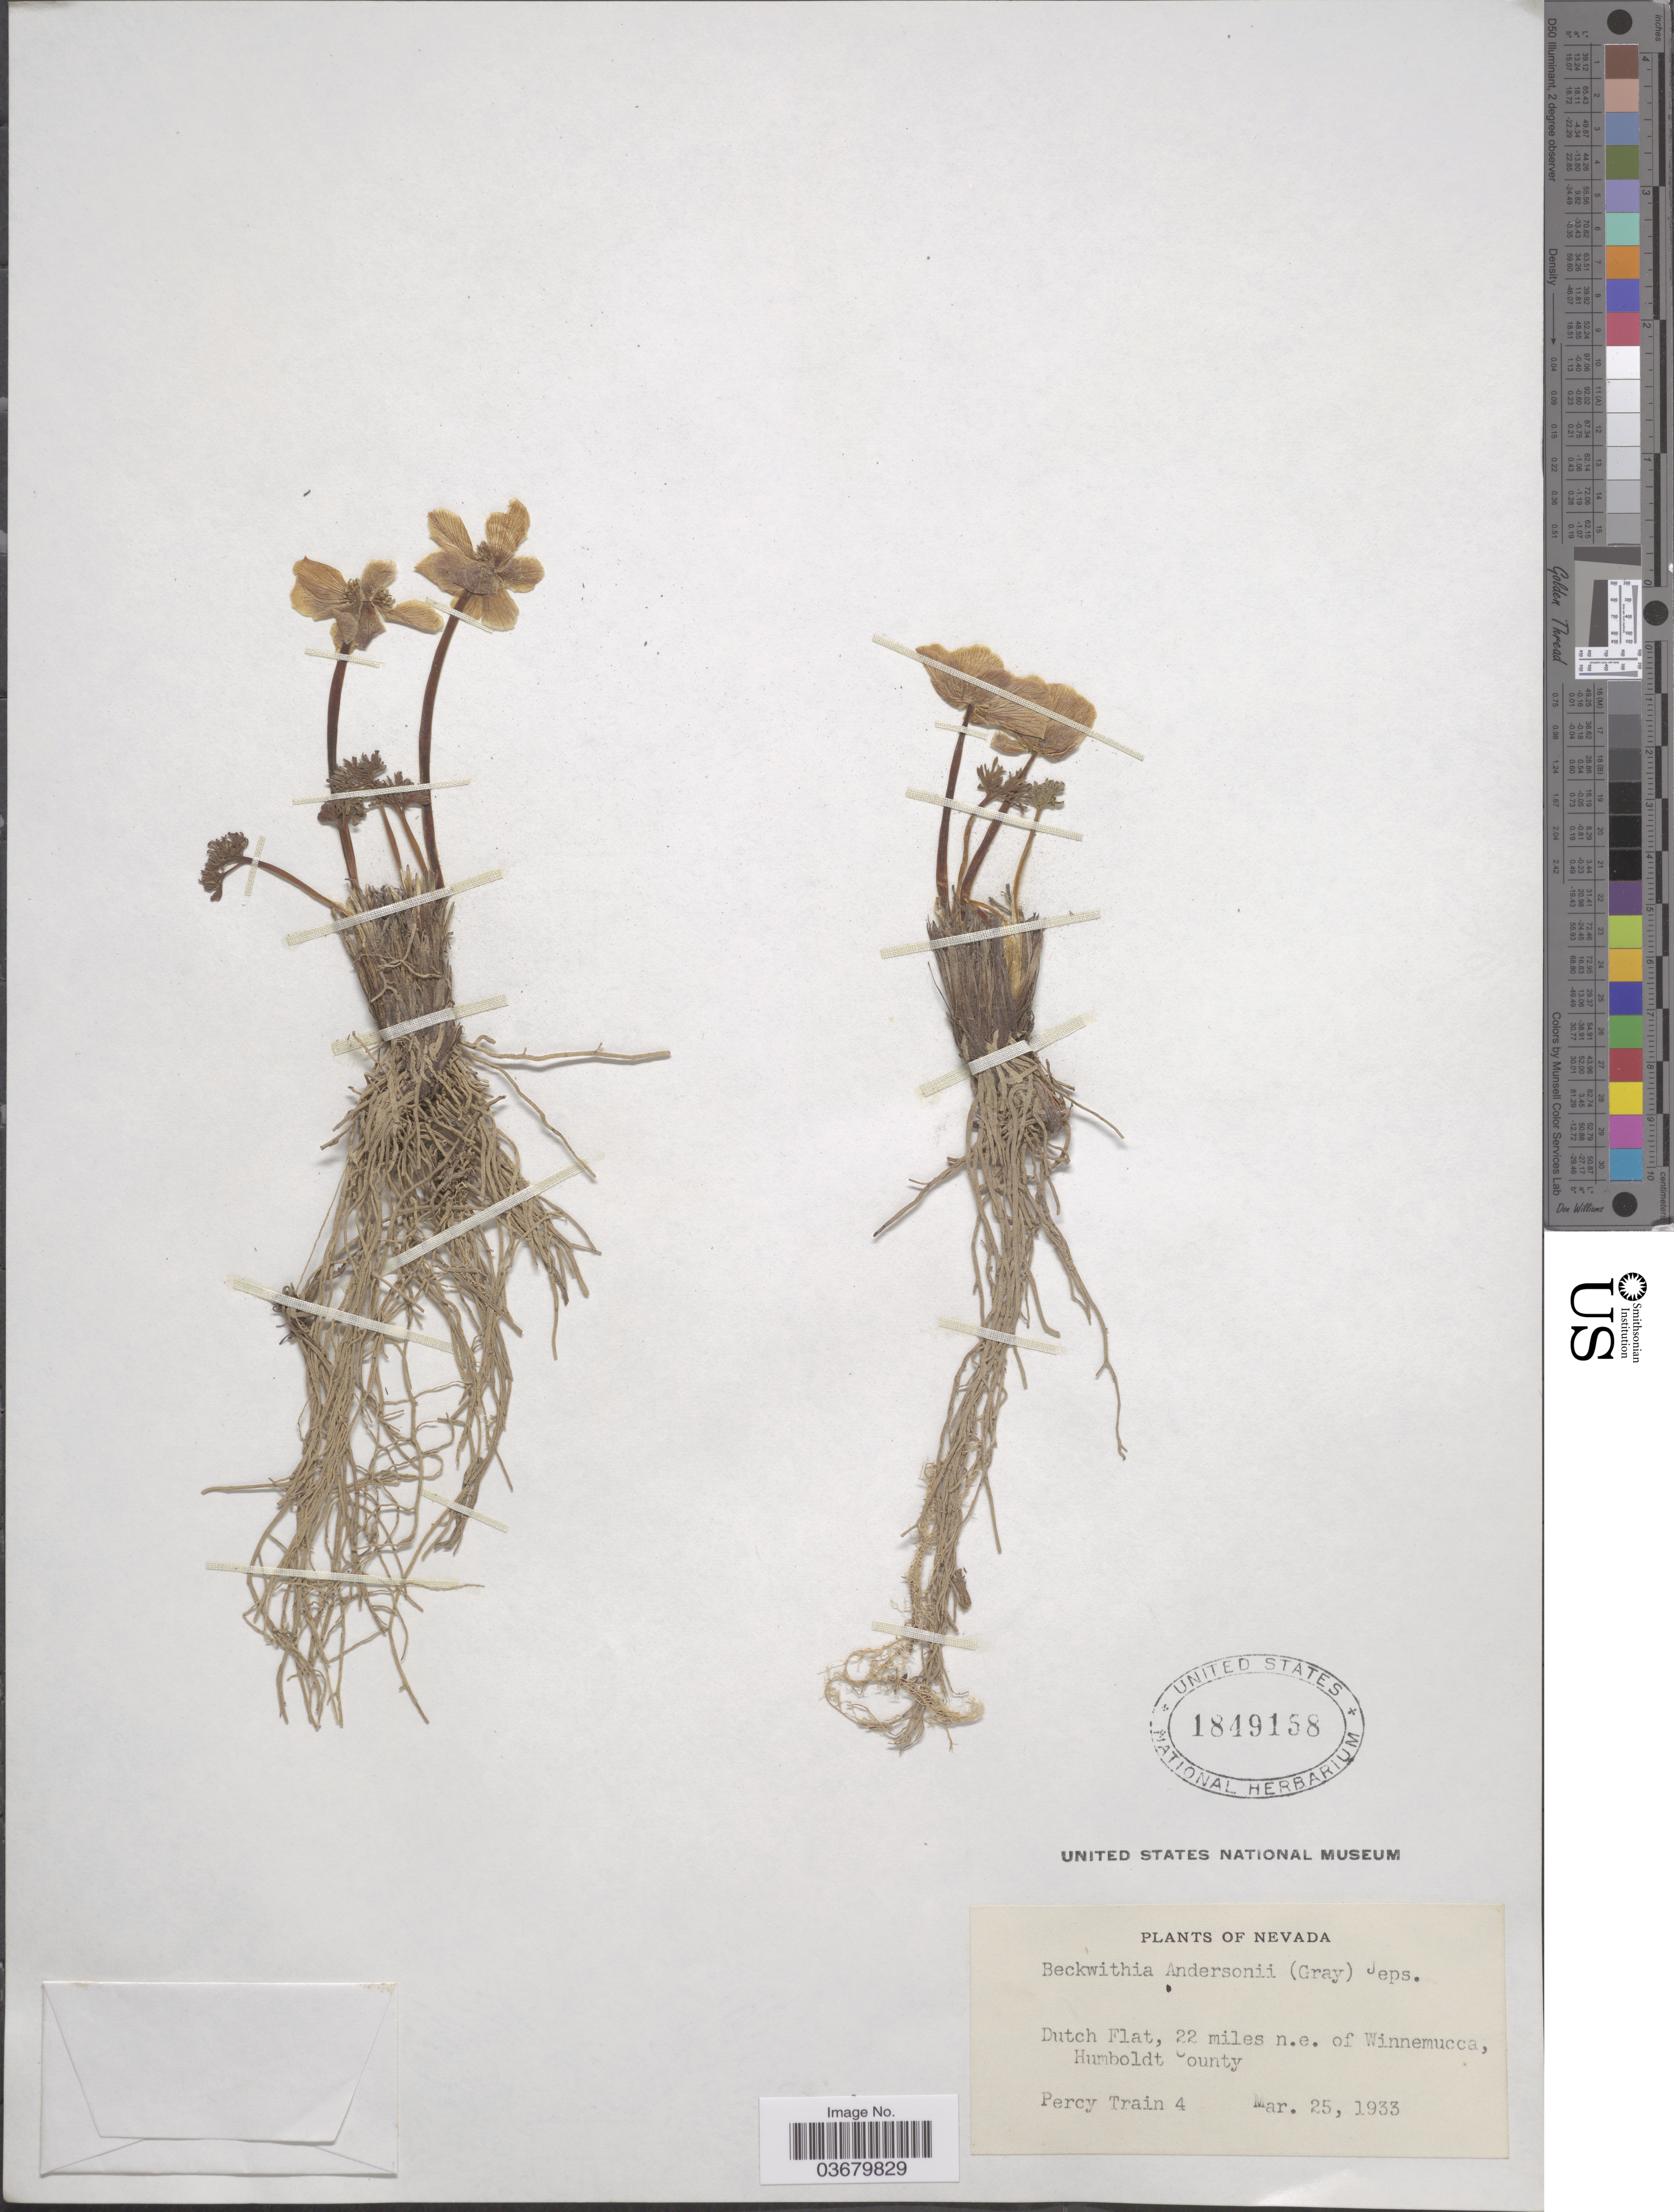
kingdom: Plantae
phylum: Tracheophyta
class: Magnoliopsida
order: Ranunculales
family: Ranunculaceae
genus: Ranunculus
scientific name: Ranunculus andersonii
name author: A. Gray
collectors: P. Train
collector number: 4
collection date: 1933-03-25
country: United States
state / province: Nevada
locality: Dutch Flat, 22 miles n.e. of Winnemucca, Humboldt County.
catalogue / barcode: US 1849158